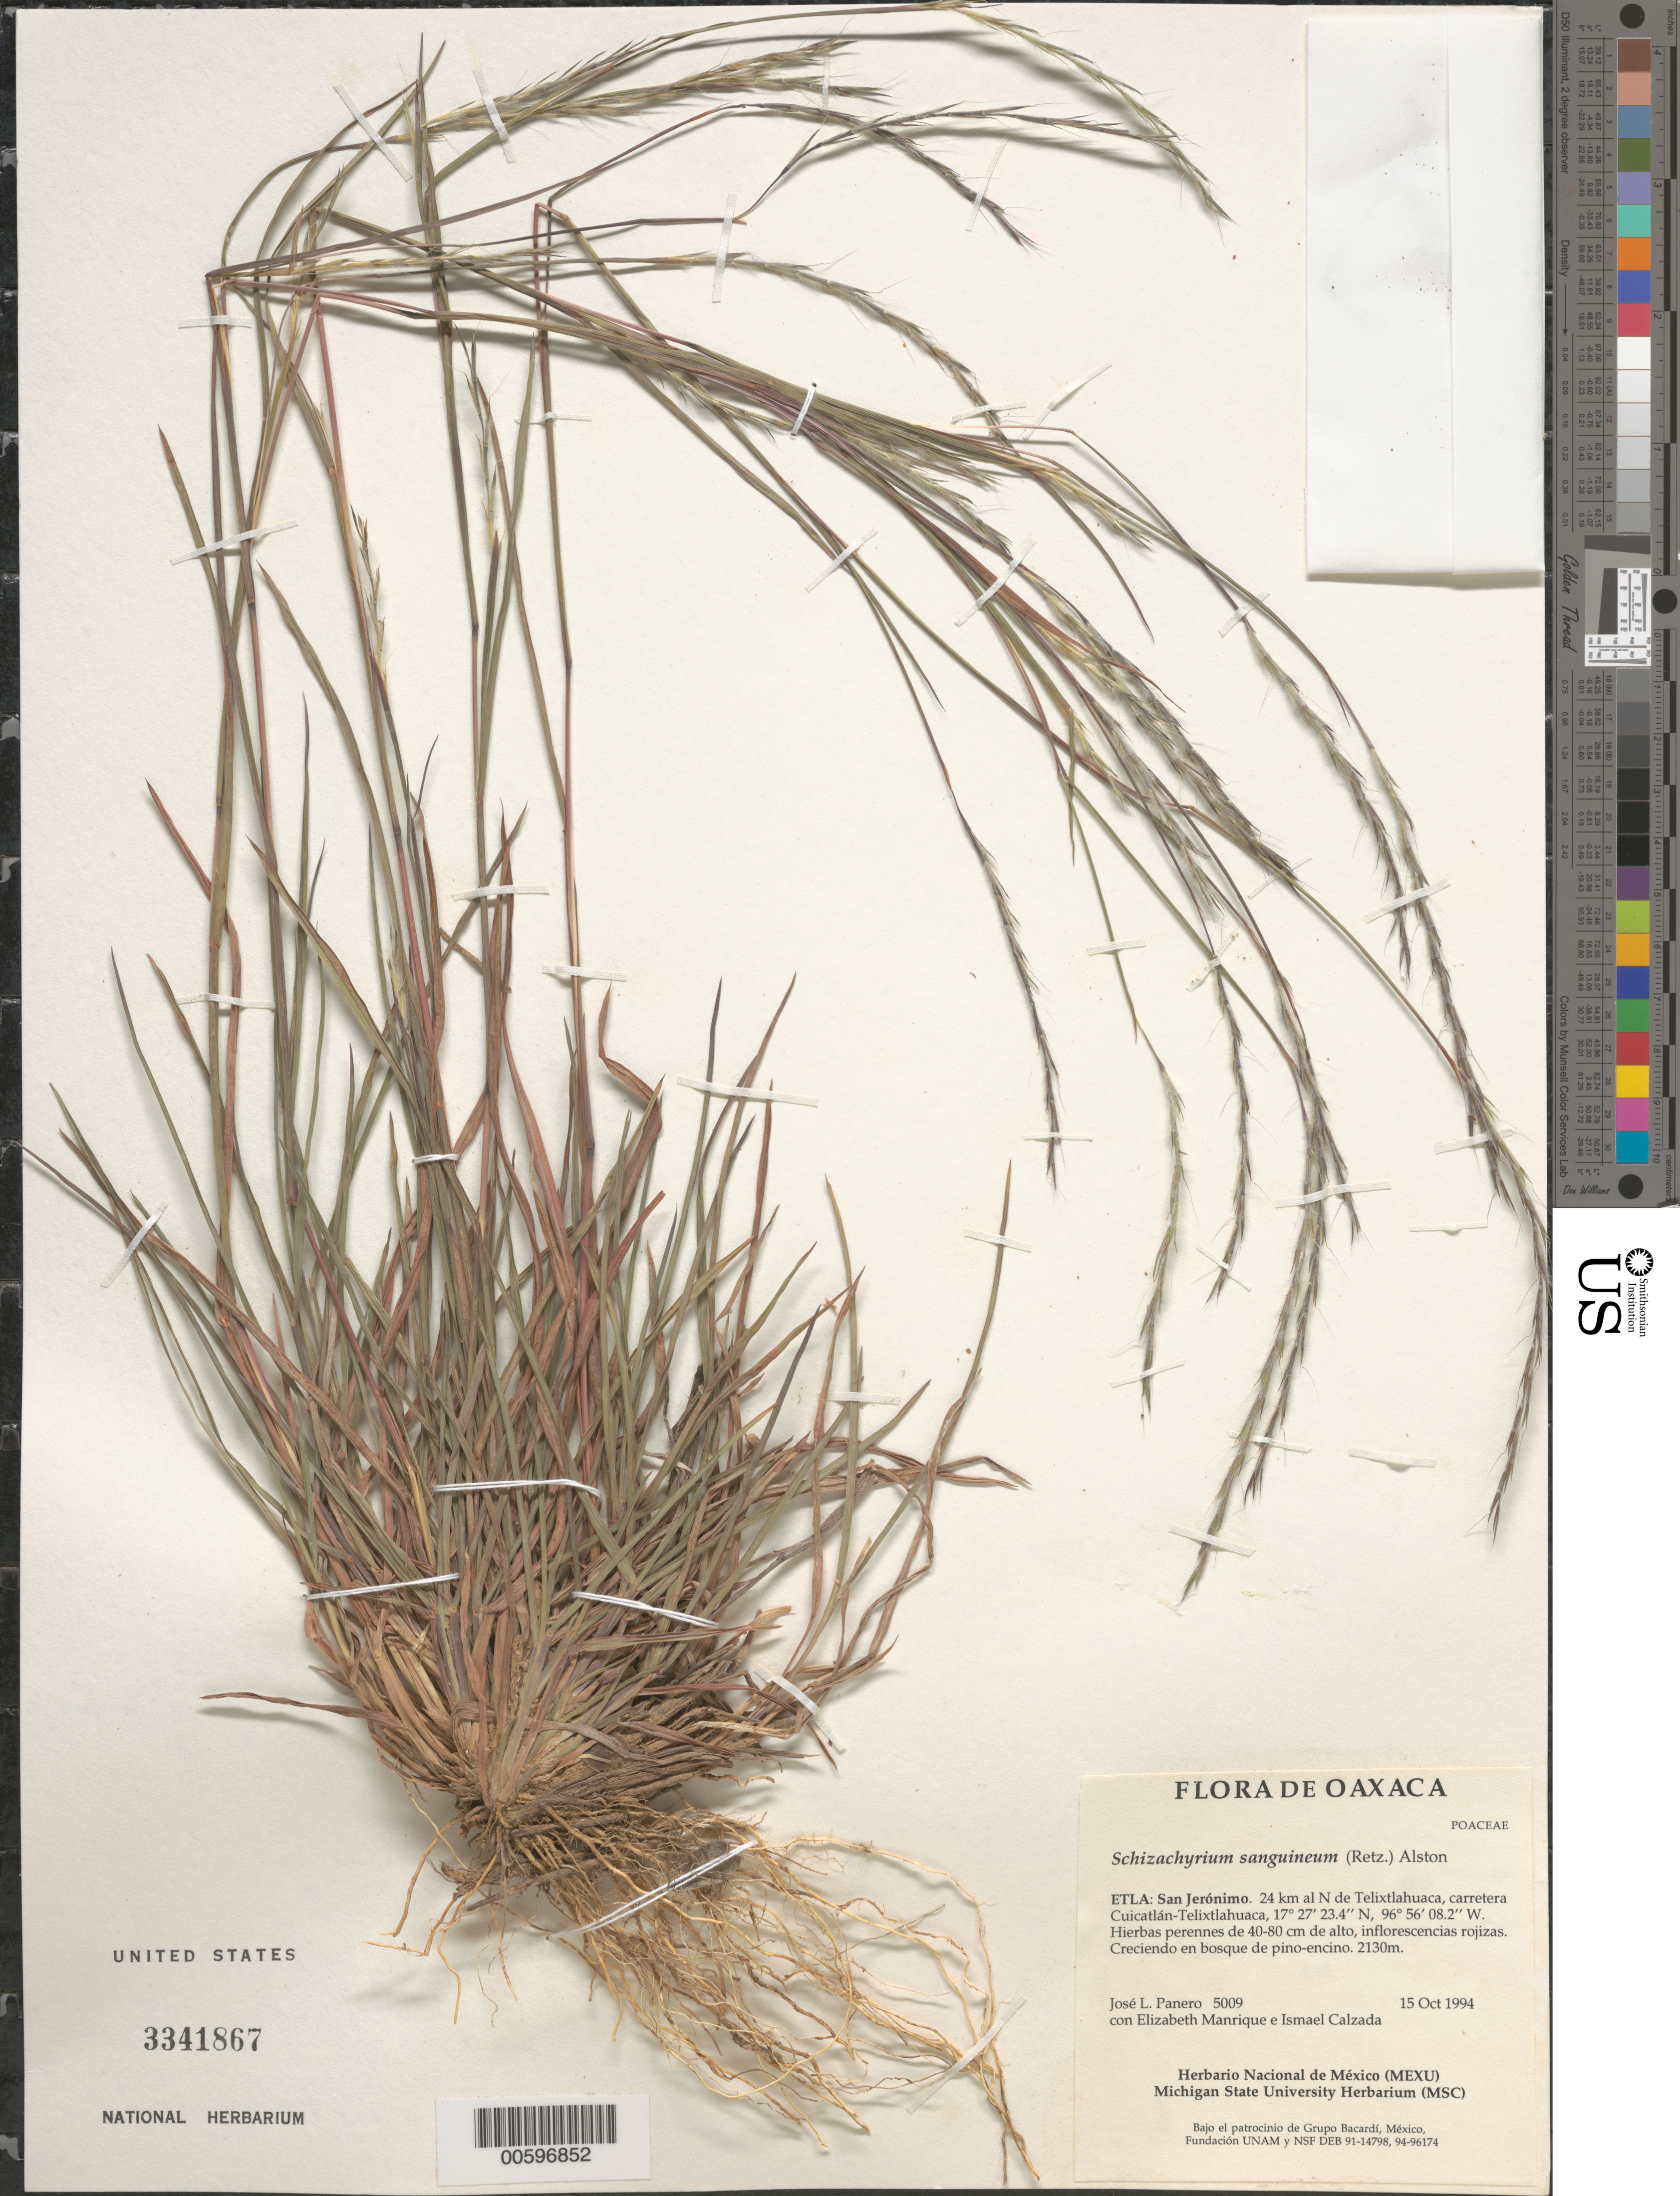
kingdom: Plantae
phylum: Tracheophyta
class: Liliopsida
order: Poales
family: Poaceae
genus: Schizachyrium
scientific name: Schizachyrium sanguineum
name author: (Retz.) Alston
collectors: J. L. Panero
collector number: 5009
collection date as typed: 15 Oct 1994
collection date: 1994-10-15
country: Mexico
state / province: Oaxaca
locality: ETLA: San Jer=nimo, 24 km al N de Telixtlahuaca, carretera Cuicatlßn-Telixtlahuaca.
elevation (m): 2130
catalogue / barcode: US 3341867